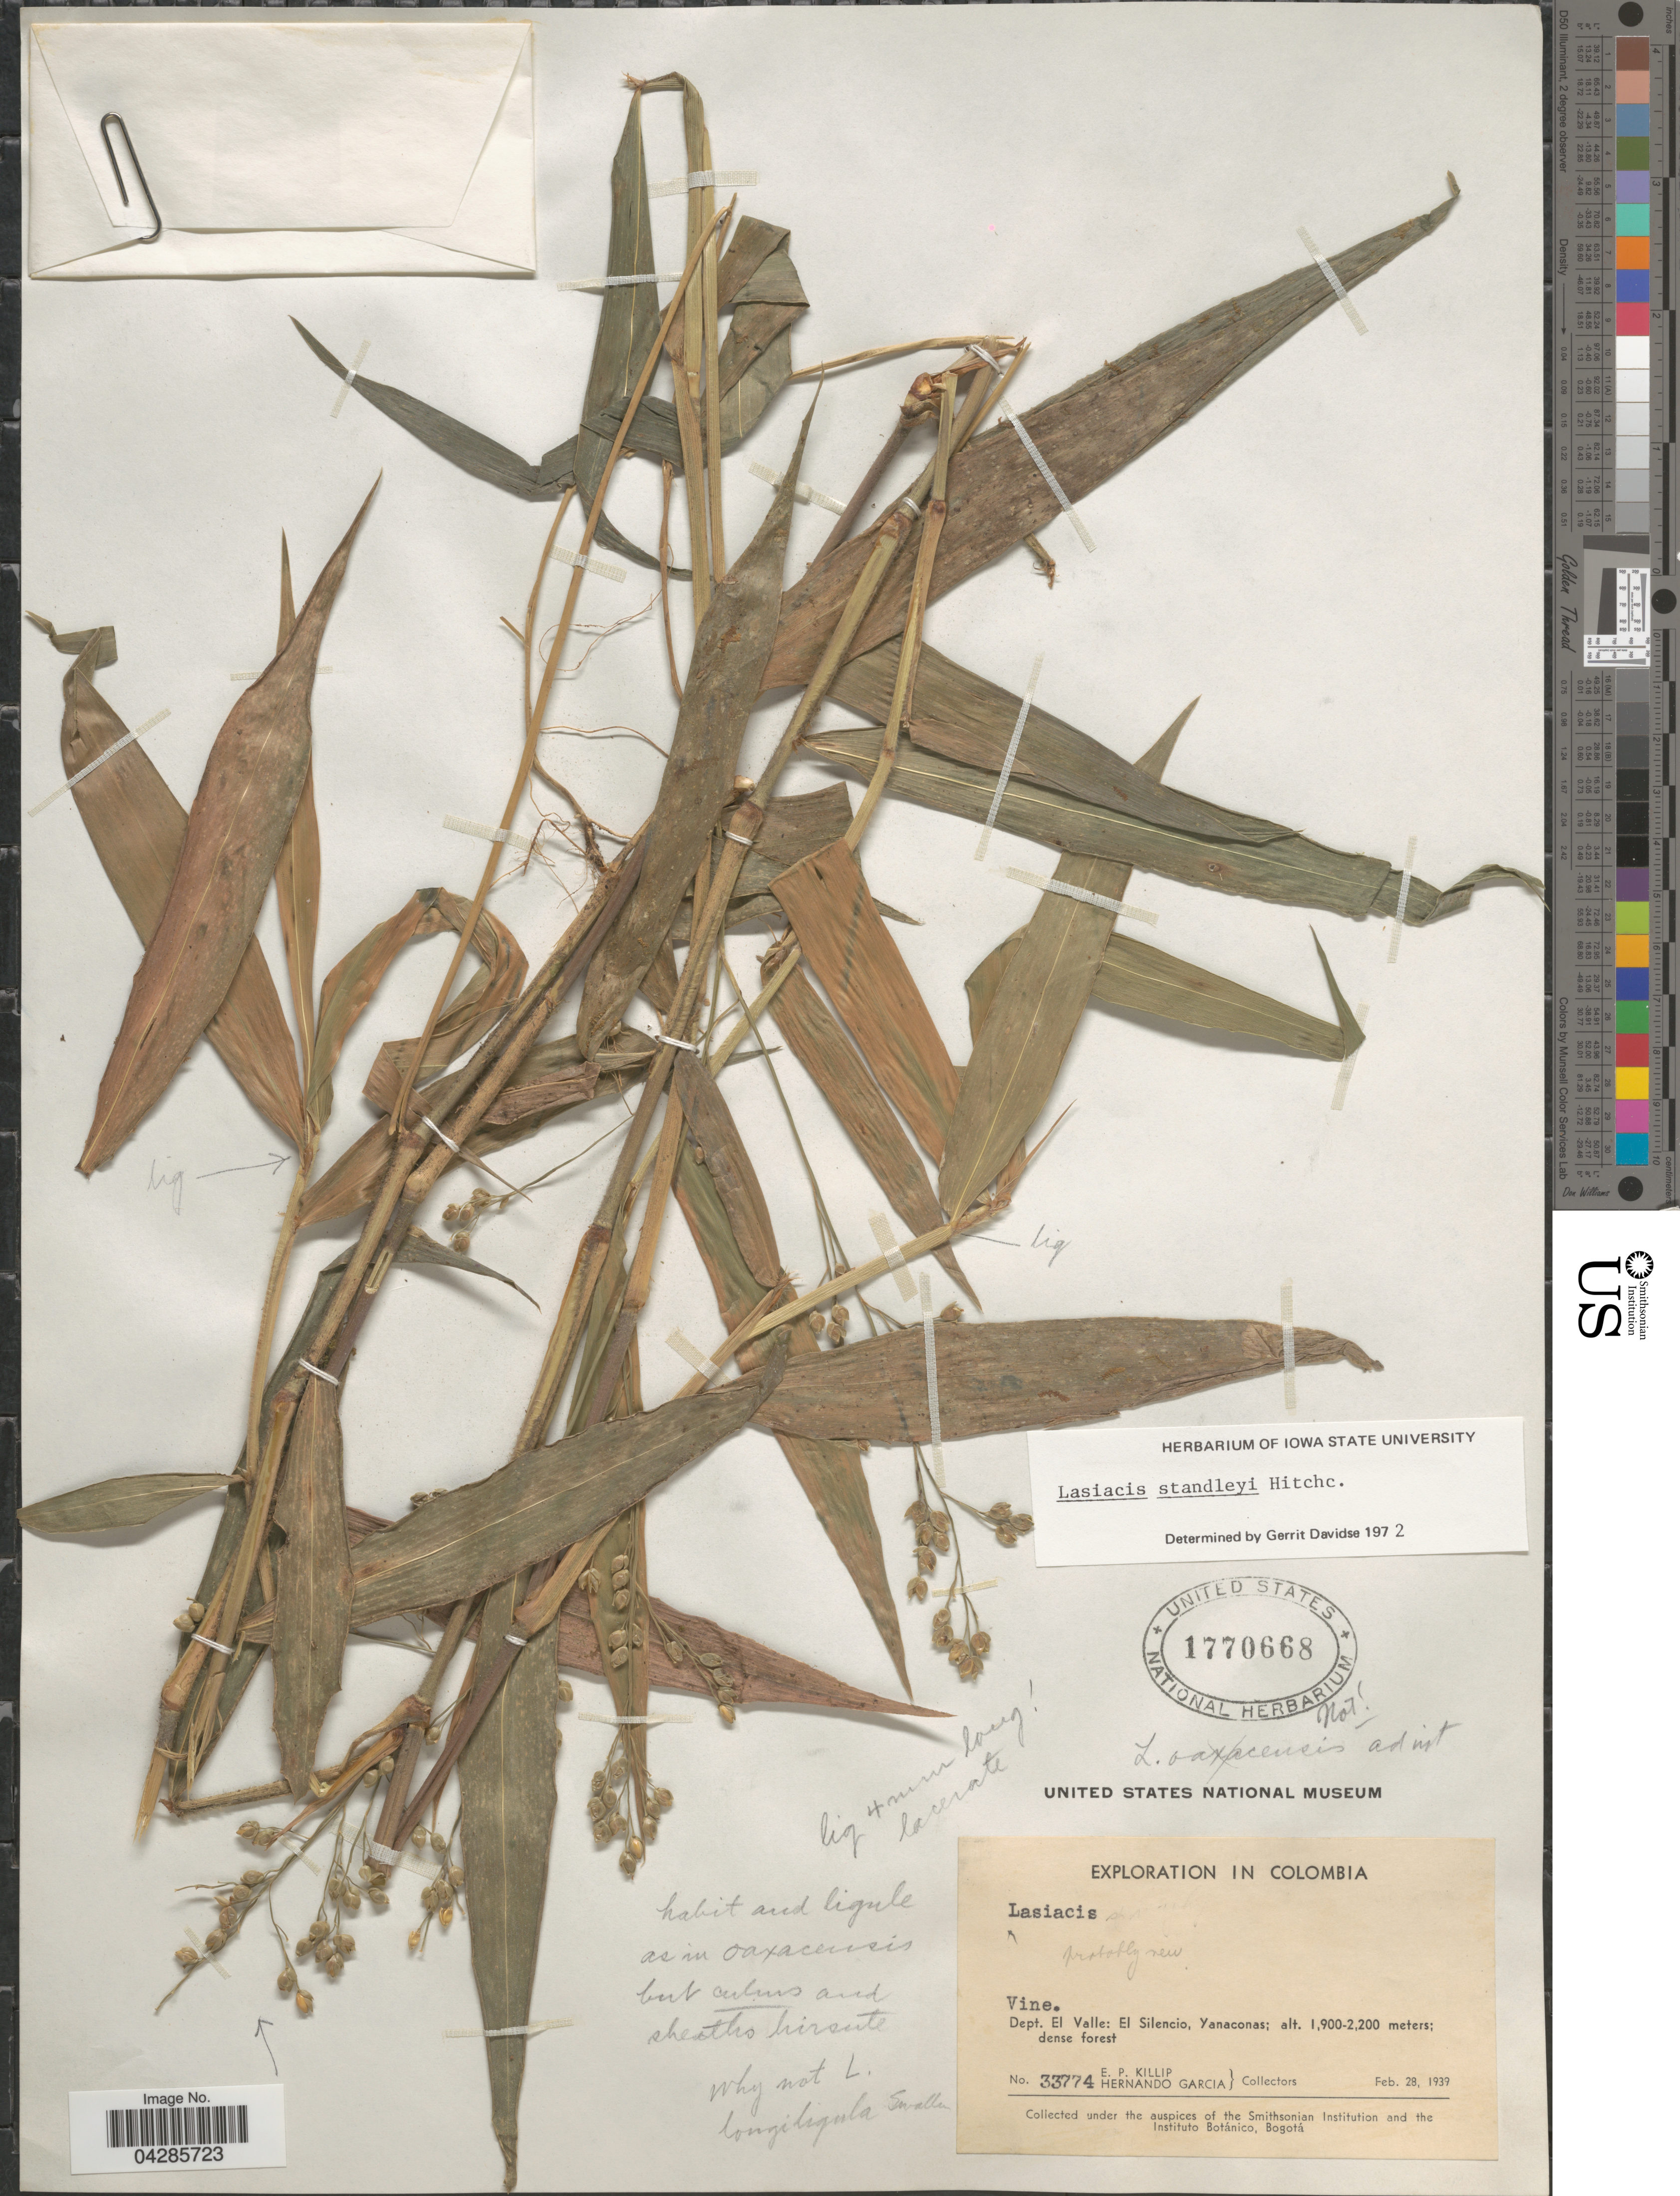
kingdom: Plantae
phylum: Tracheophyta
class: Liliopsida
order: Poales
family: Poaceae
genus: Lasiacis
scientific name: Lasiacis standleyi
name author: Hitchc.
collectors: E. P. Killip & H. Garcia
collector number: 33774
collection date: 1939-02-28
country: Colombia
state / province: Valle del Cauca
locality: Exploration in Colombia. Dept. El Valle: El Silencio, Yanaconas.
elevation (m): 1900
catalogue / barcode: US 1770668